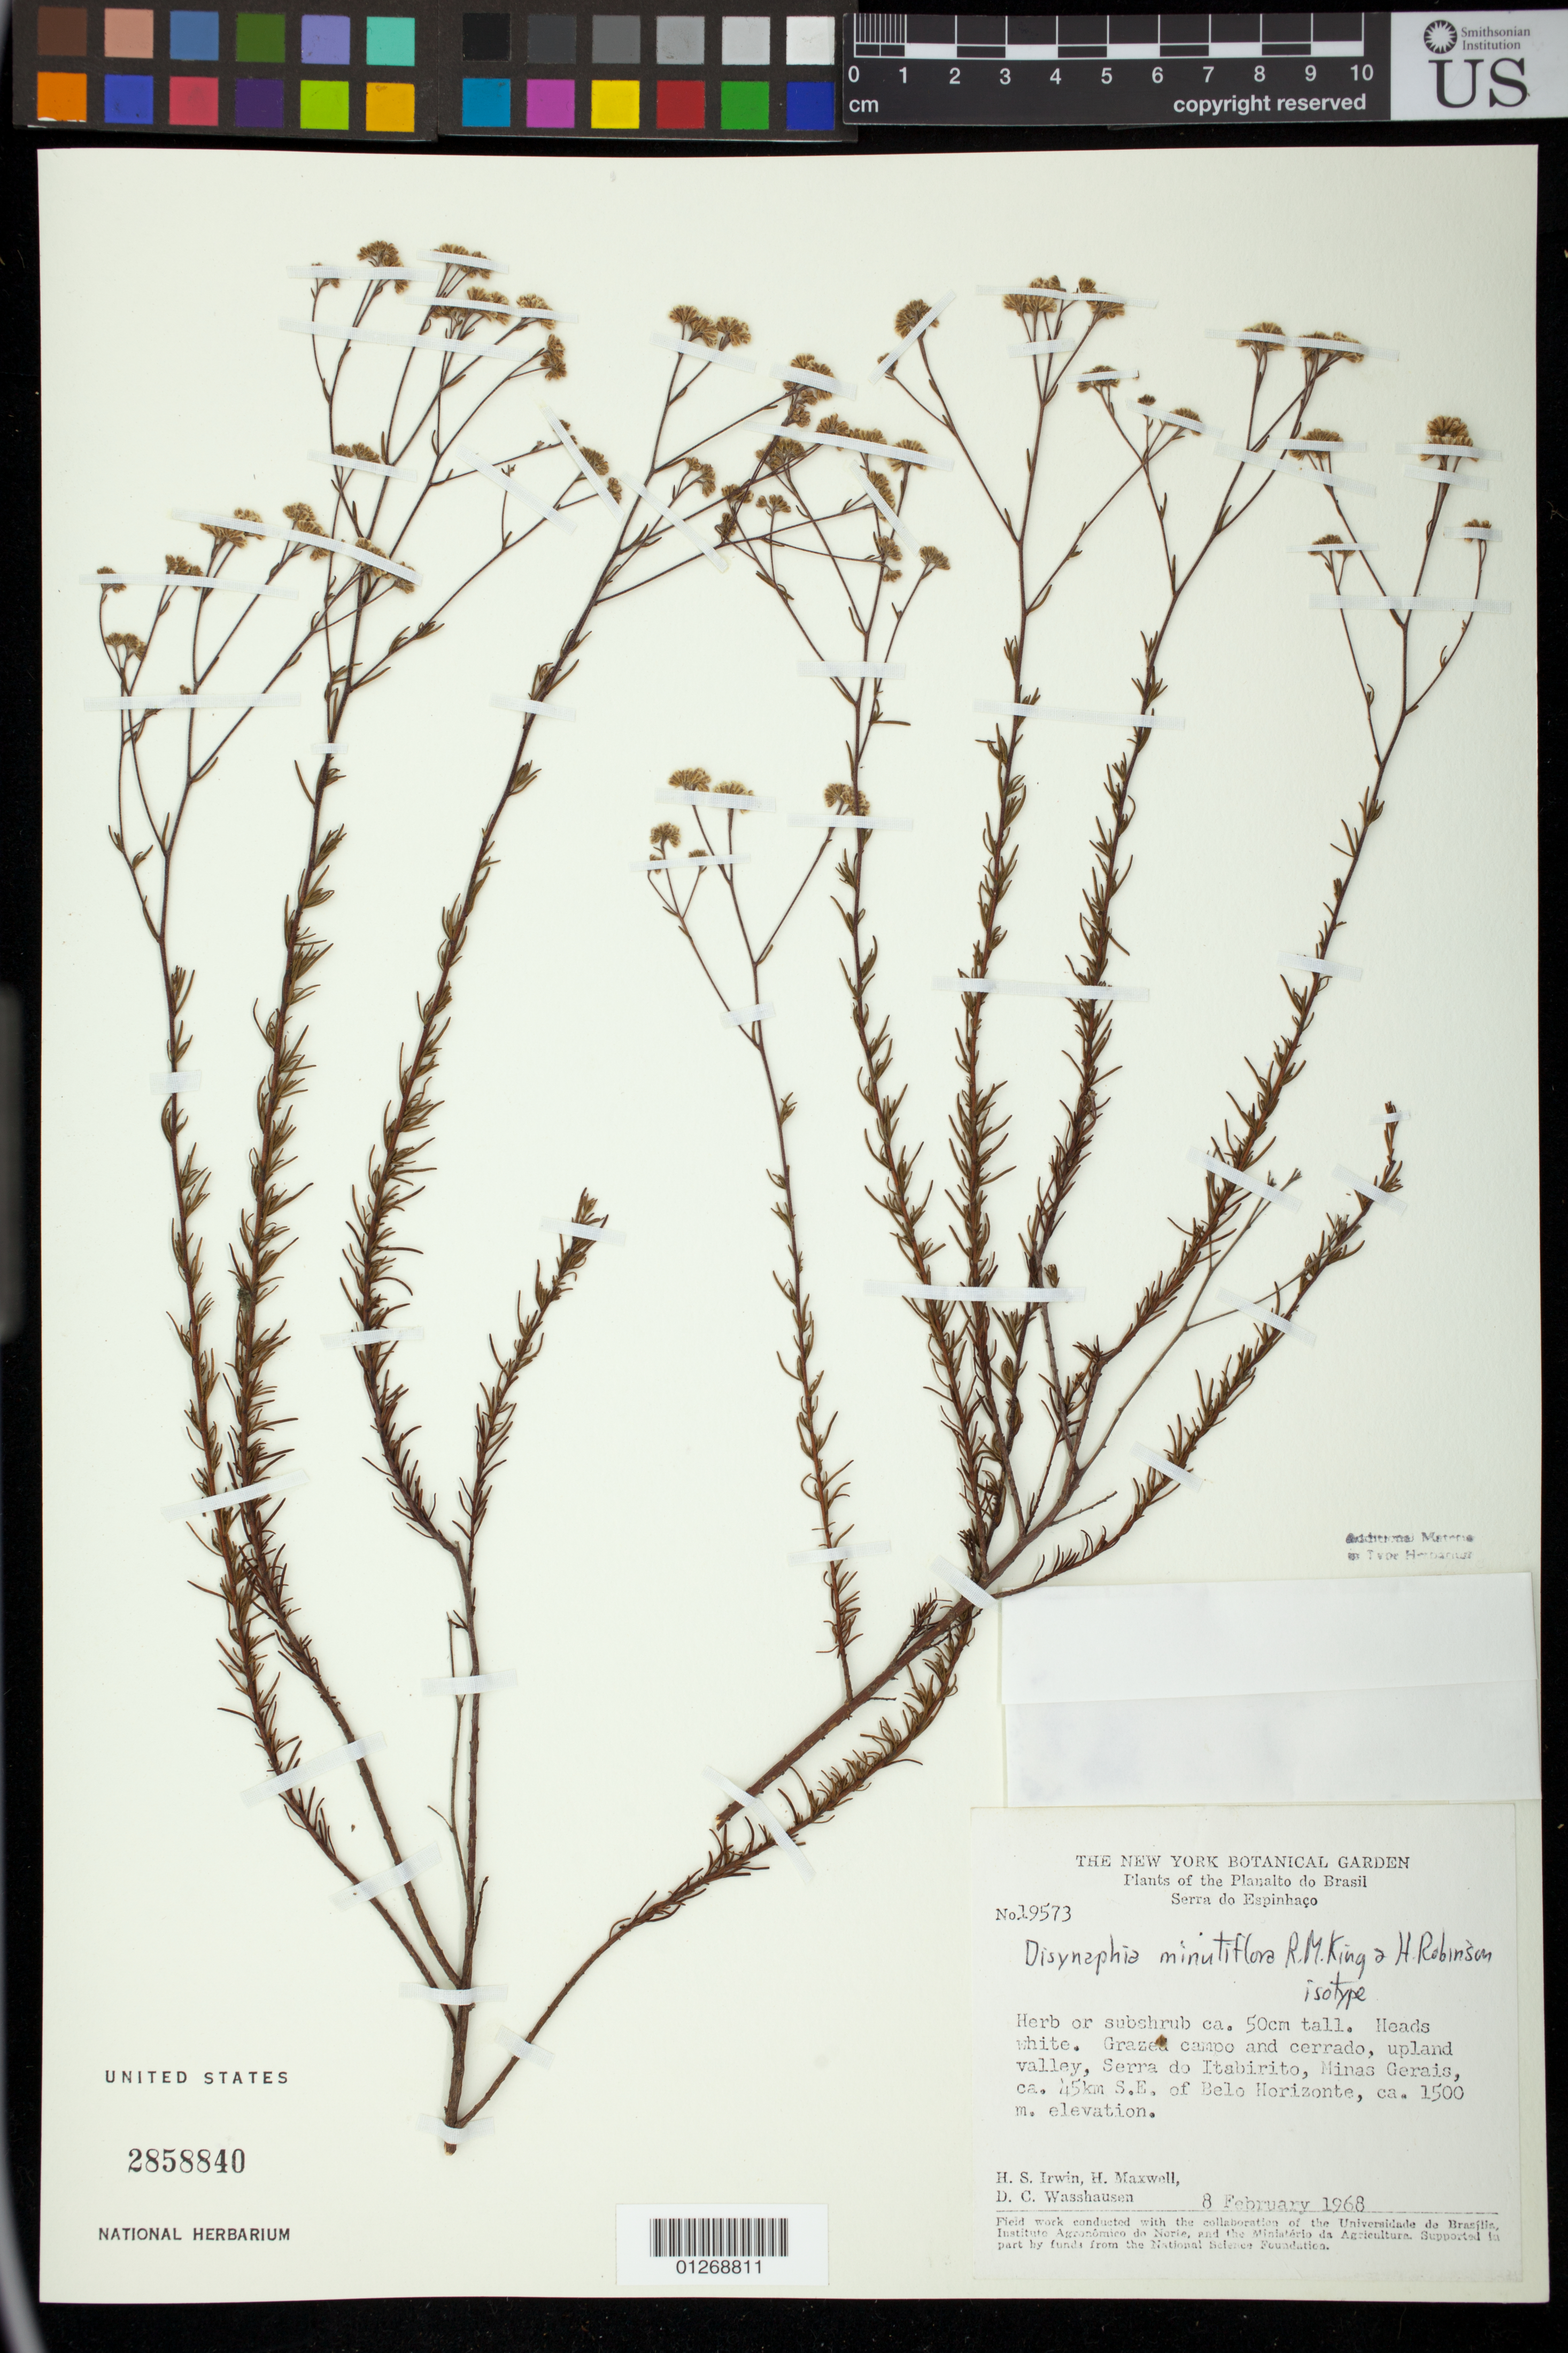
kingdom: Plantae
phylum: Tracheophyta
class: Magnoliopsida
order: Asterales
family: Asteraceae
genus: Disynaphia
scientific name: Disynaphia minutiflora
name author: R.M. King & H. Rob.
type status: Isotype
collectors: H. Irwin, H. Maxwell & D. C. Wasshausen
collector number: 19573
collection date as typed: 08 Feb 1968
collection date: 1968-02-08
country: Brazil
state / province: Minas Gerais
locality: Planalto do Brasil, Serra do Espinhaço. Serra do Itabirito, Minas Gerais, ca. 45 km SE of Belo Horizonte.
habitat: Grazed campo and cerrado, upland valley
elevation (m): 1500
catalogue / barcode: US 2858840